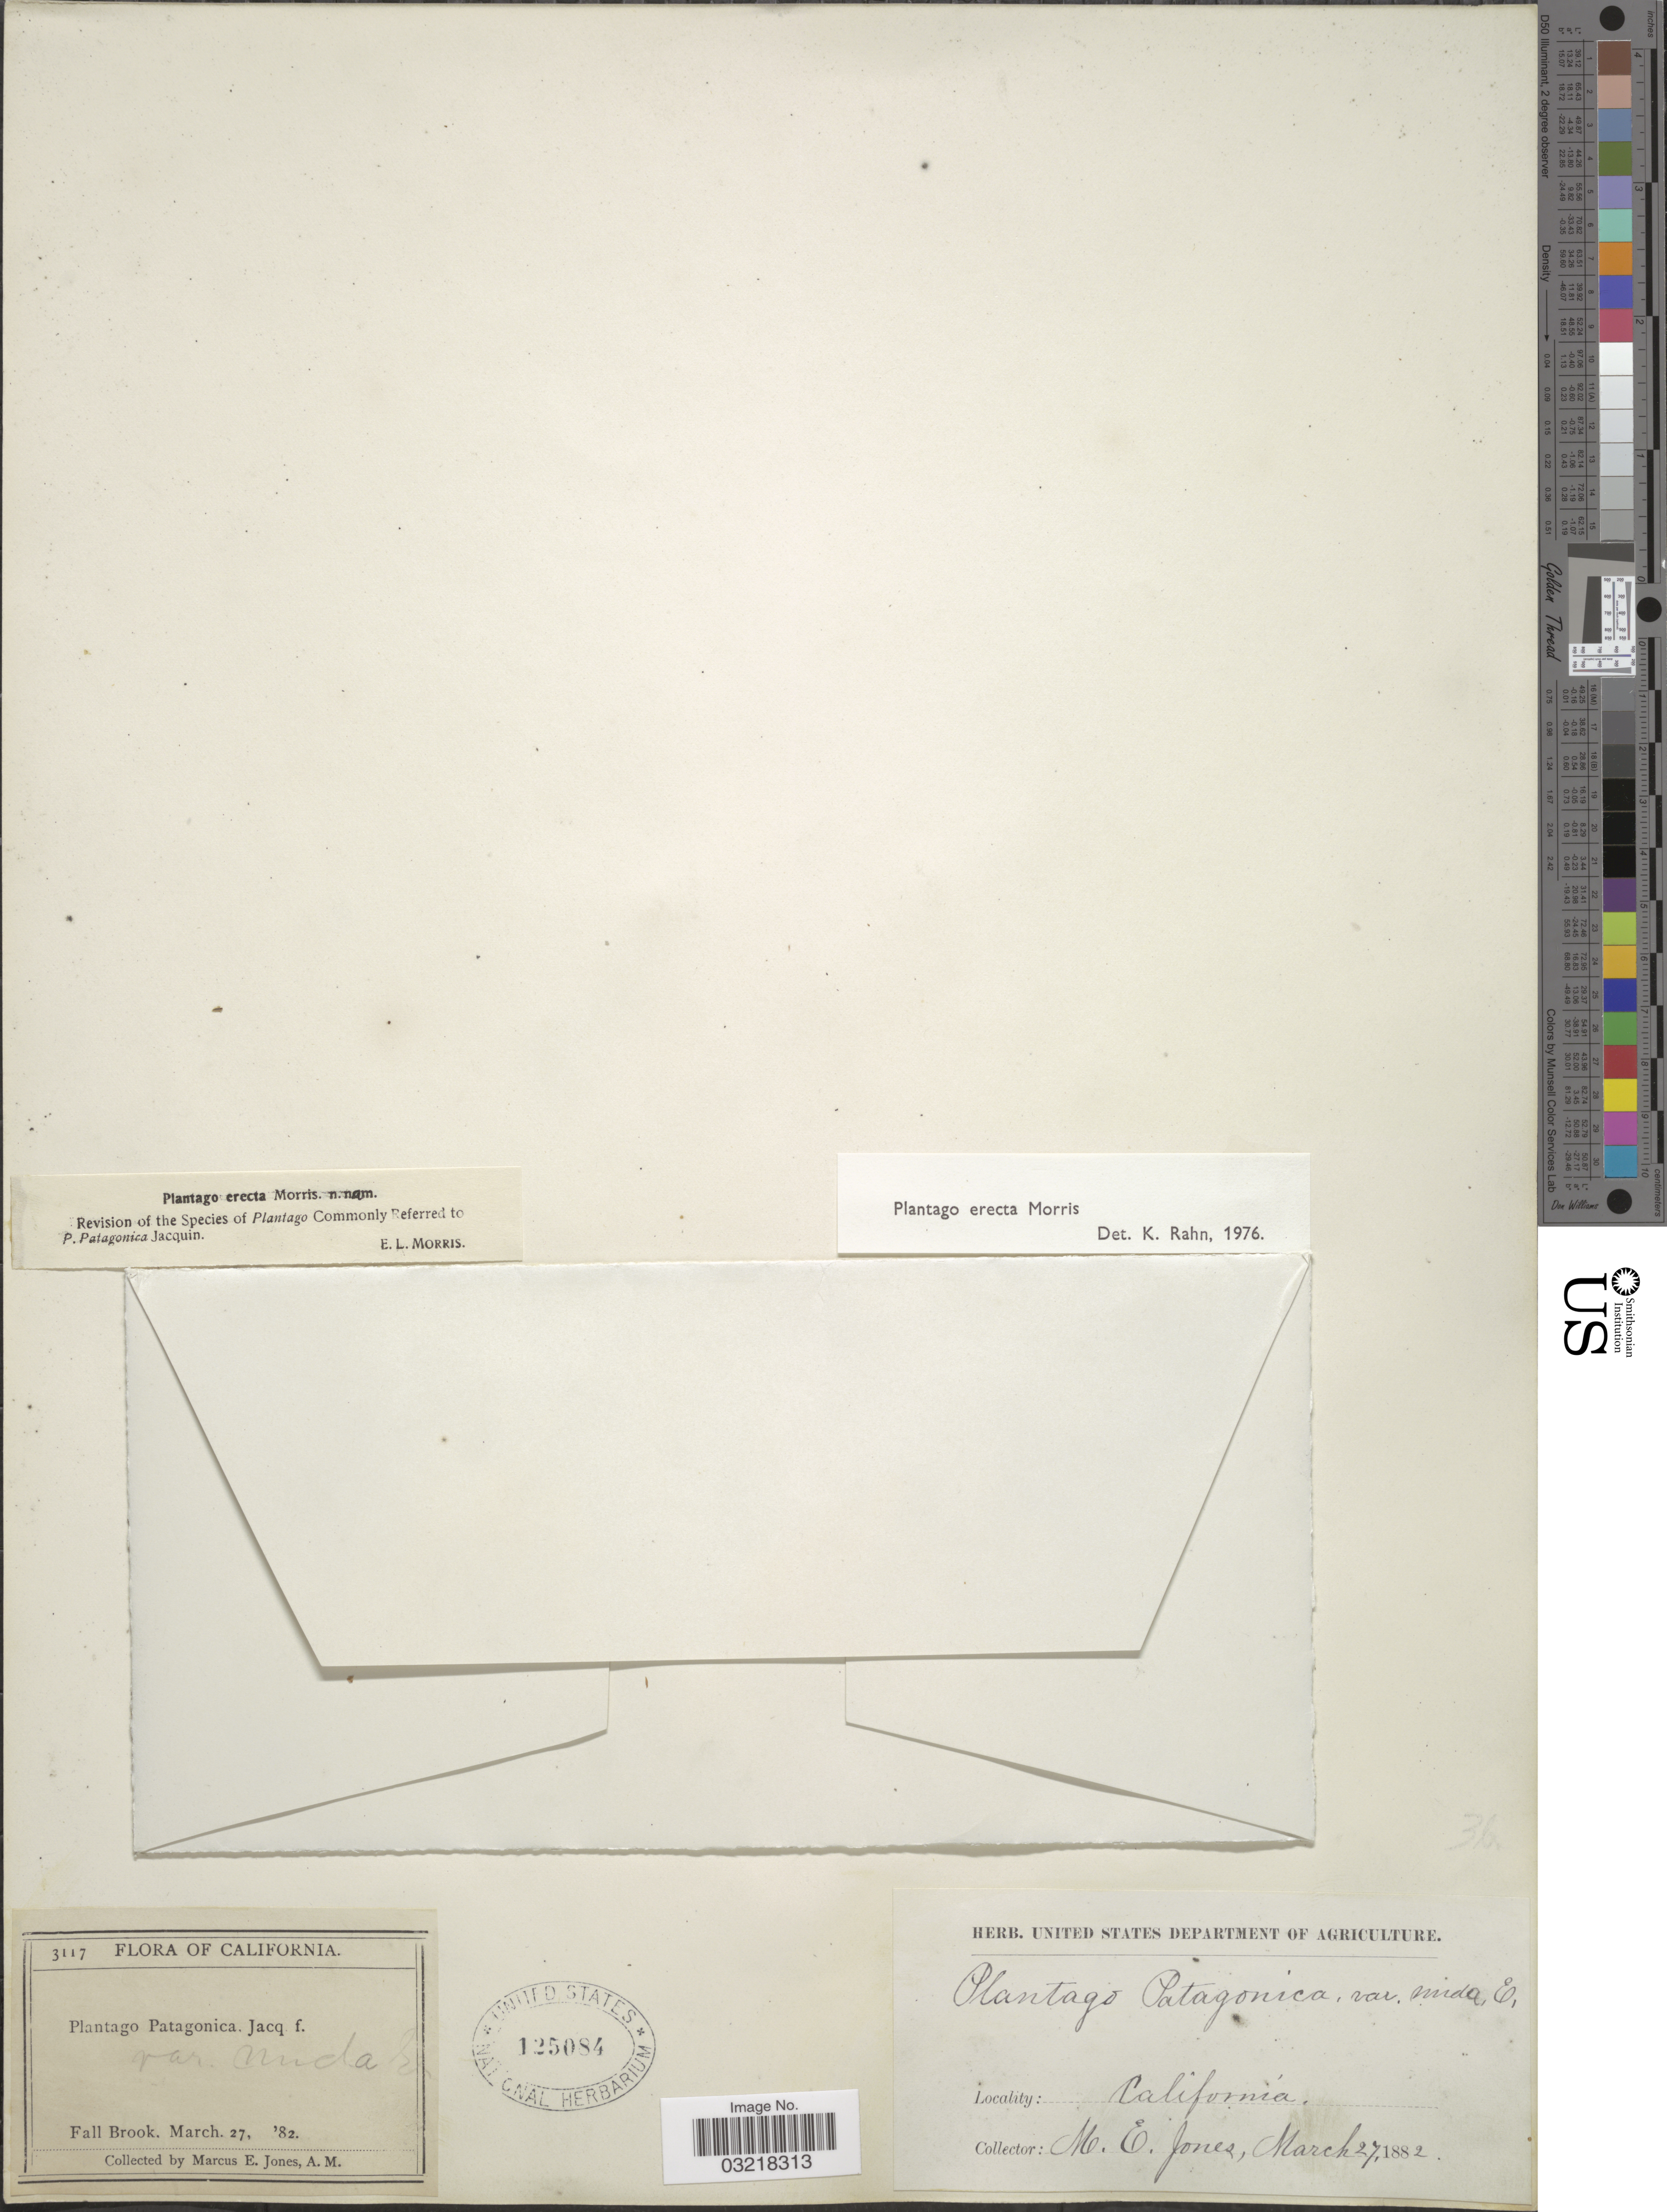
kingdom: Plantae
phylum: Tracheophyta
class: Magnoliopsida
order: Lamiales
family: Plantaginaceae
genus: Plantago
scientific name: Plantago erecta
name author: Morris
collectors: M. E. Jones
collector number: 3117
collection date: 1882-03-27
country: United States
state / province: California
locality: Fall Brook.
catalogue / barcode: US 125084